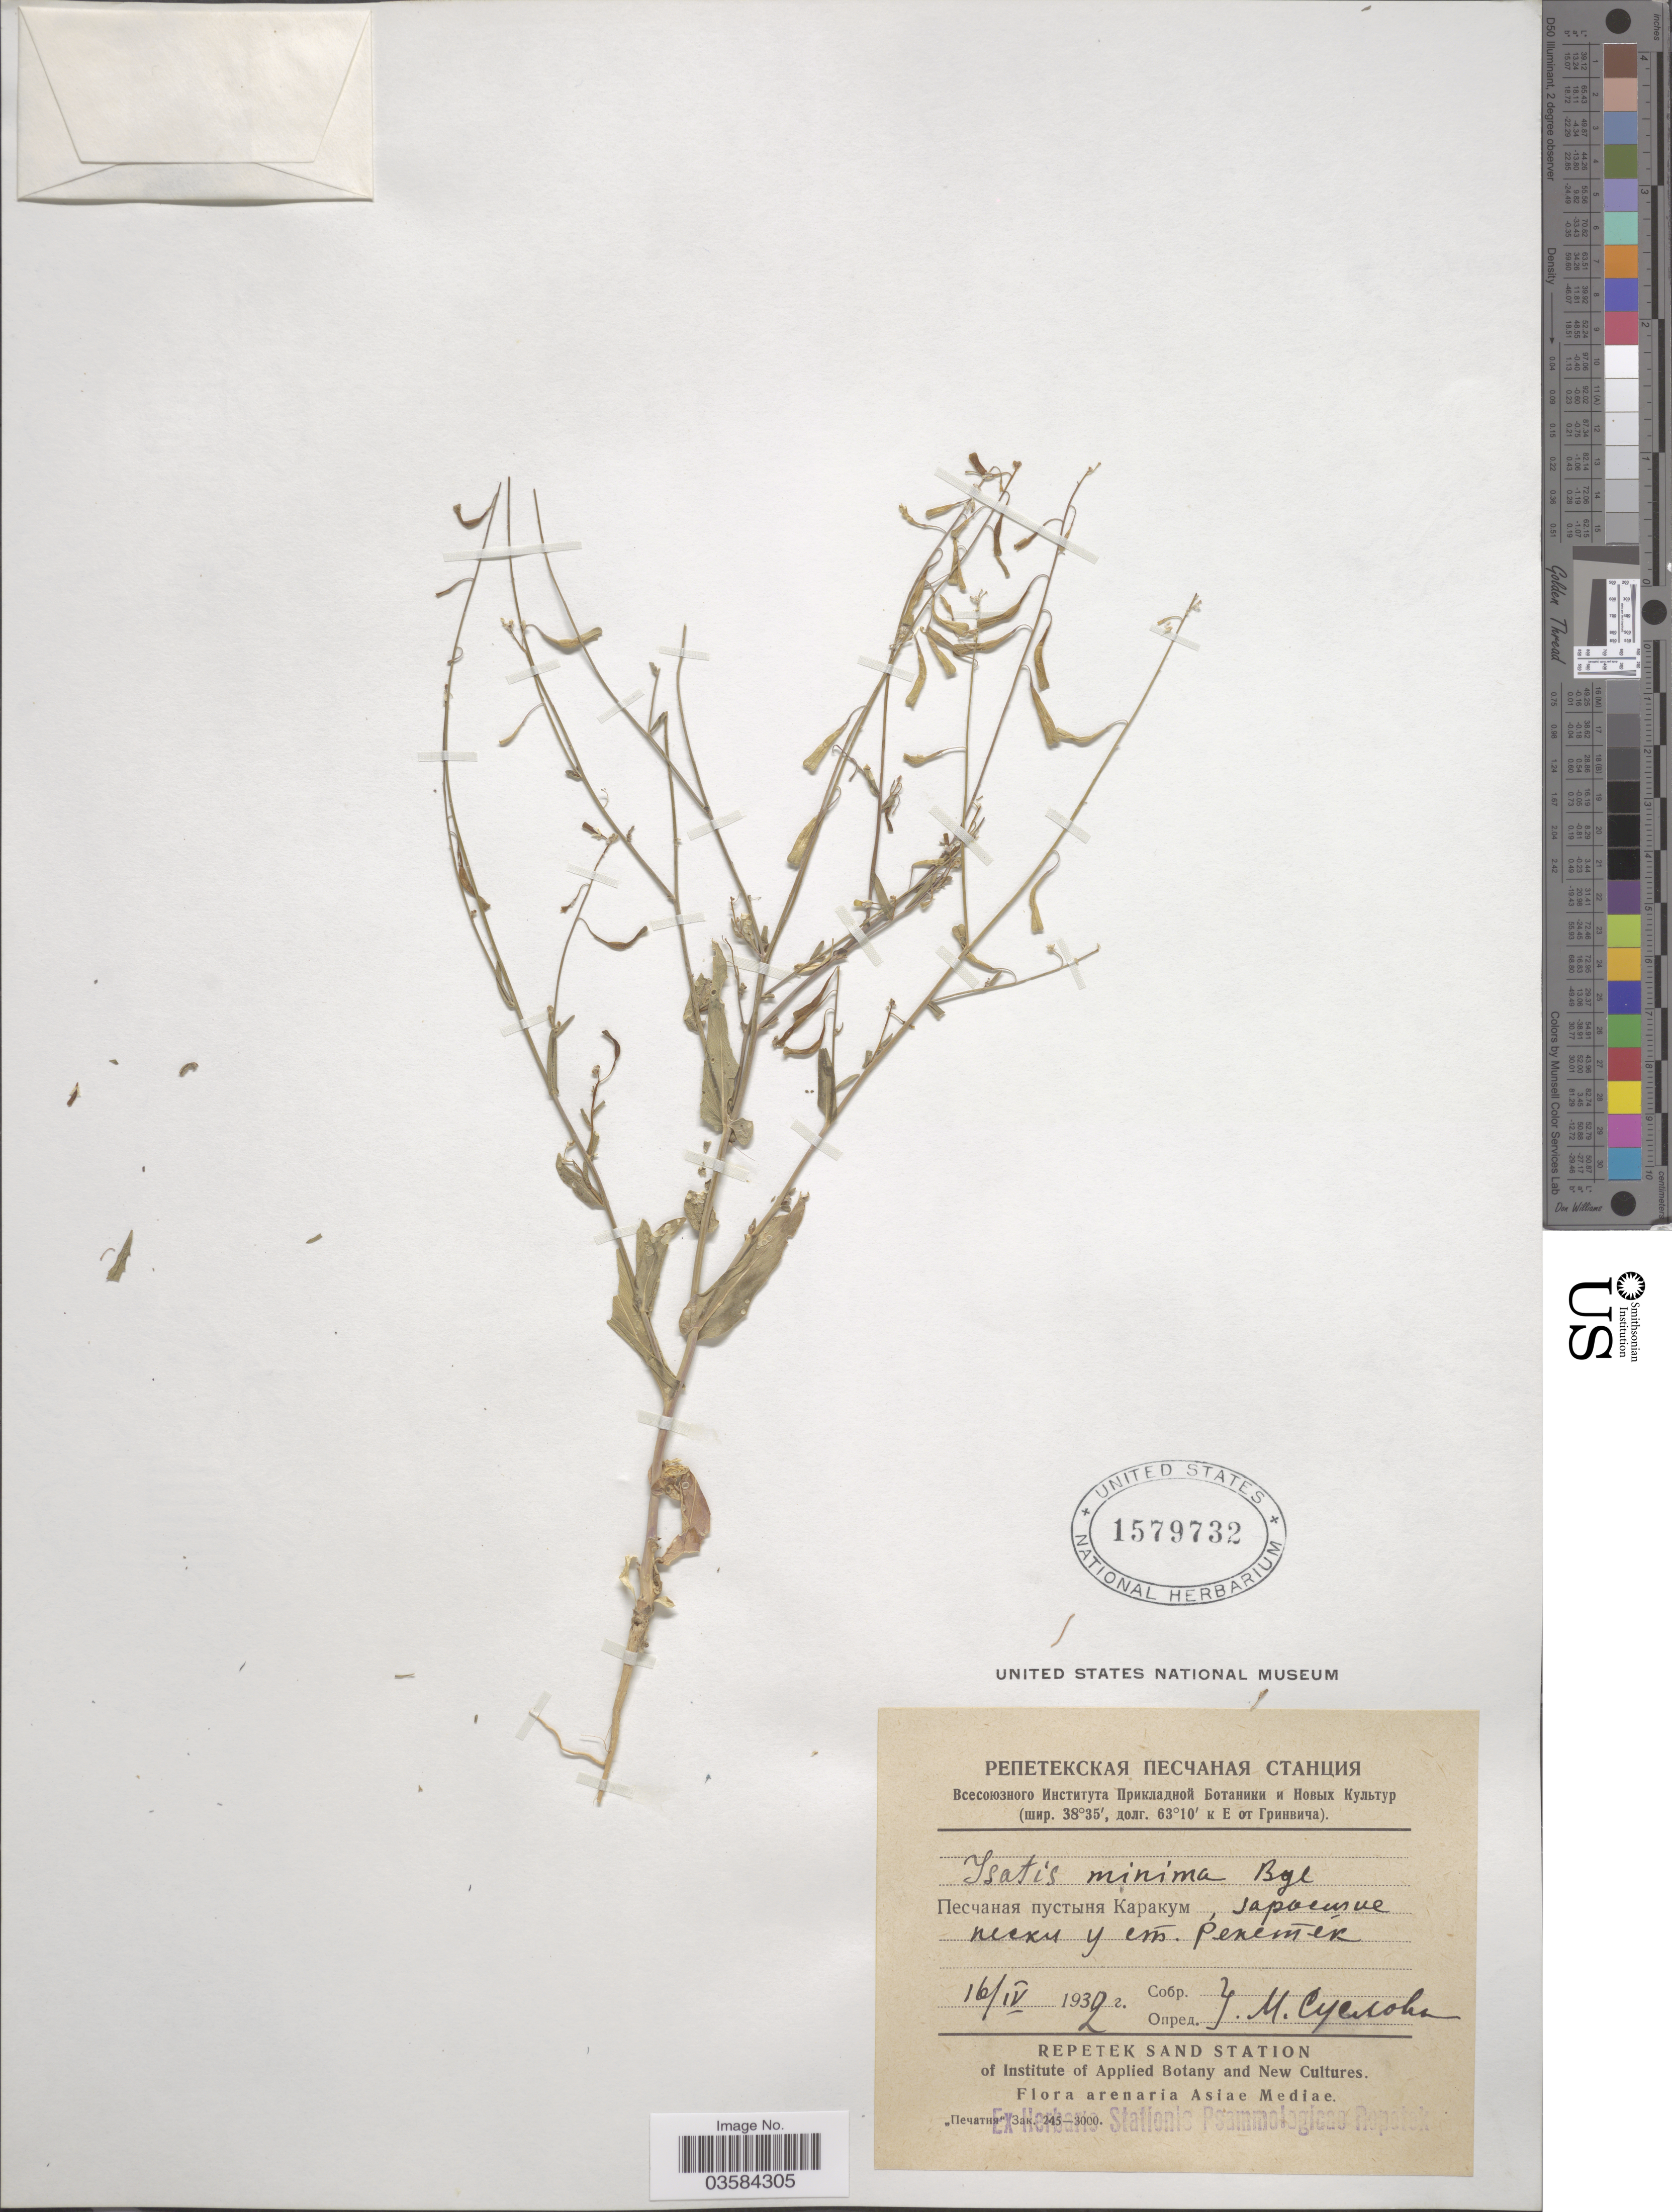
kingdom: Plantae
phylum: Tracheophyta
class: Magnoliopsida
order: Brassicales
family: Brassicaceae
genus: Isatis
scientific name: Isatis minima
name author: Bunge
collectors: M. Suslova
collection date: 1932-04-16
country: Turkmenistan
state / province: Lebap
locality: Karakum Desert, near Station Repetek. Arenaria Asiae Mediae.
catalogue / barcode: US 1579732